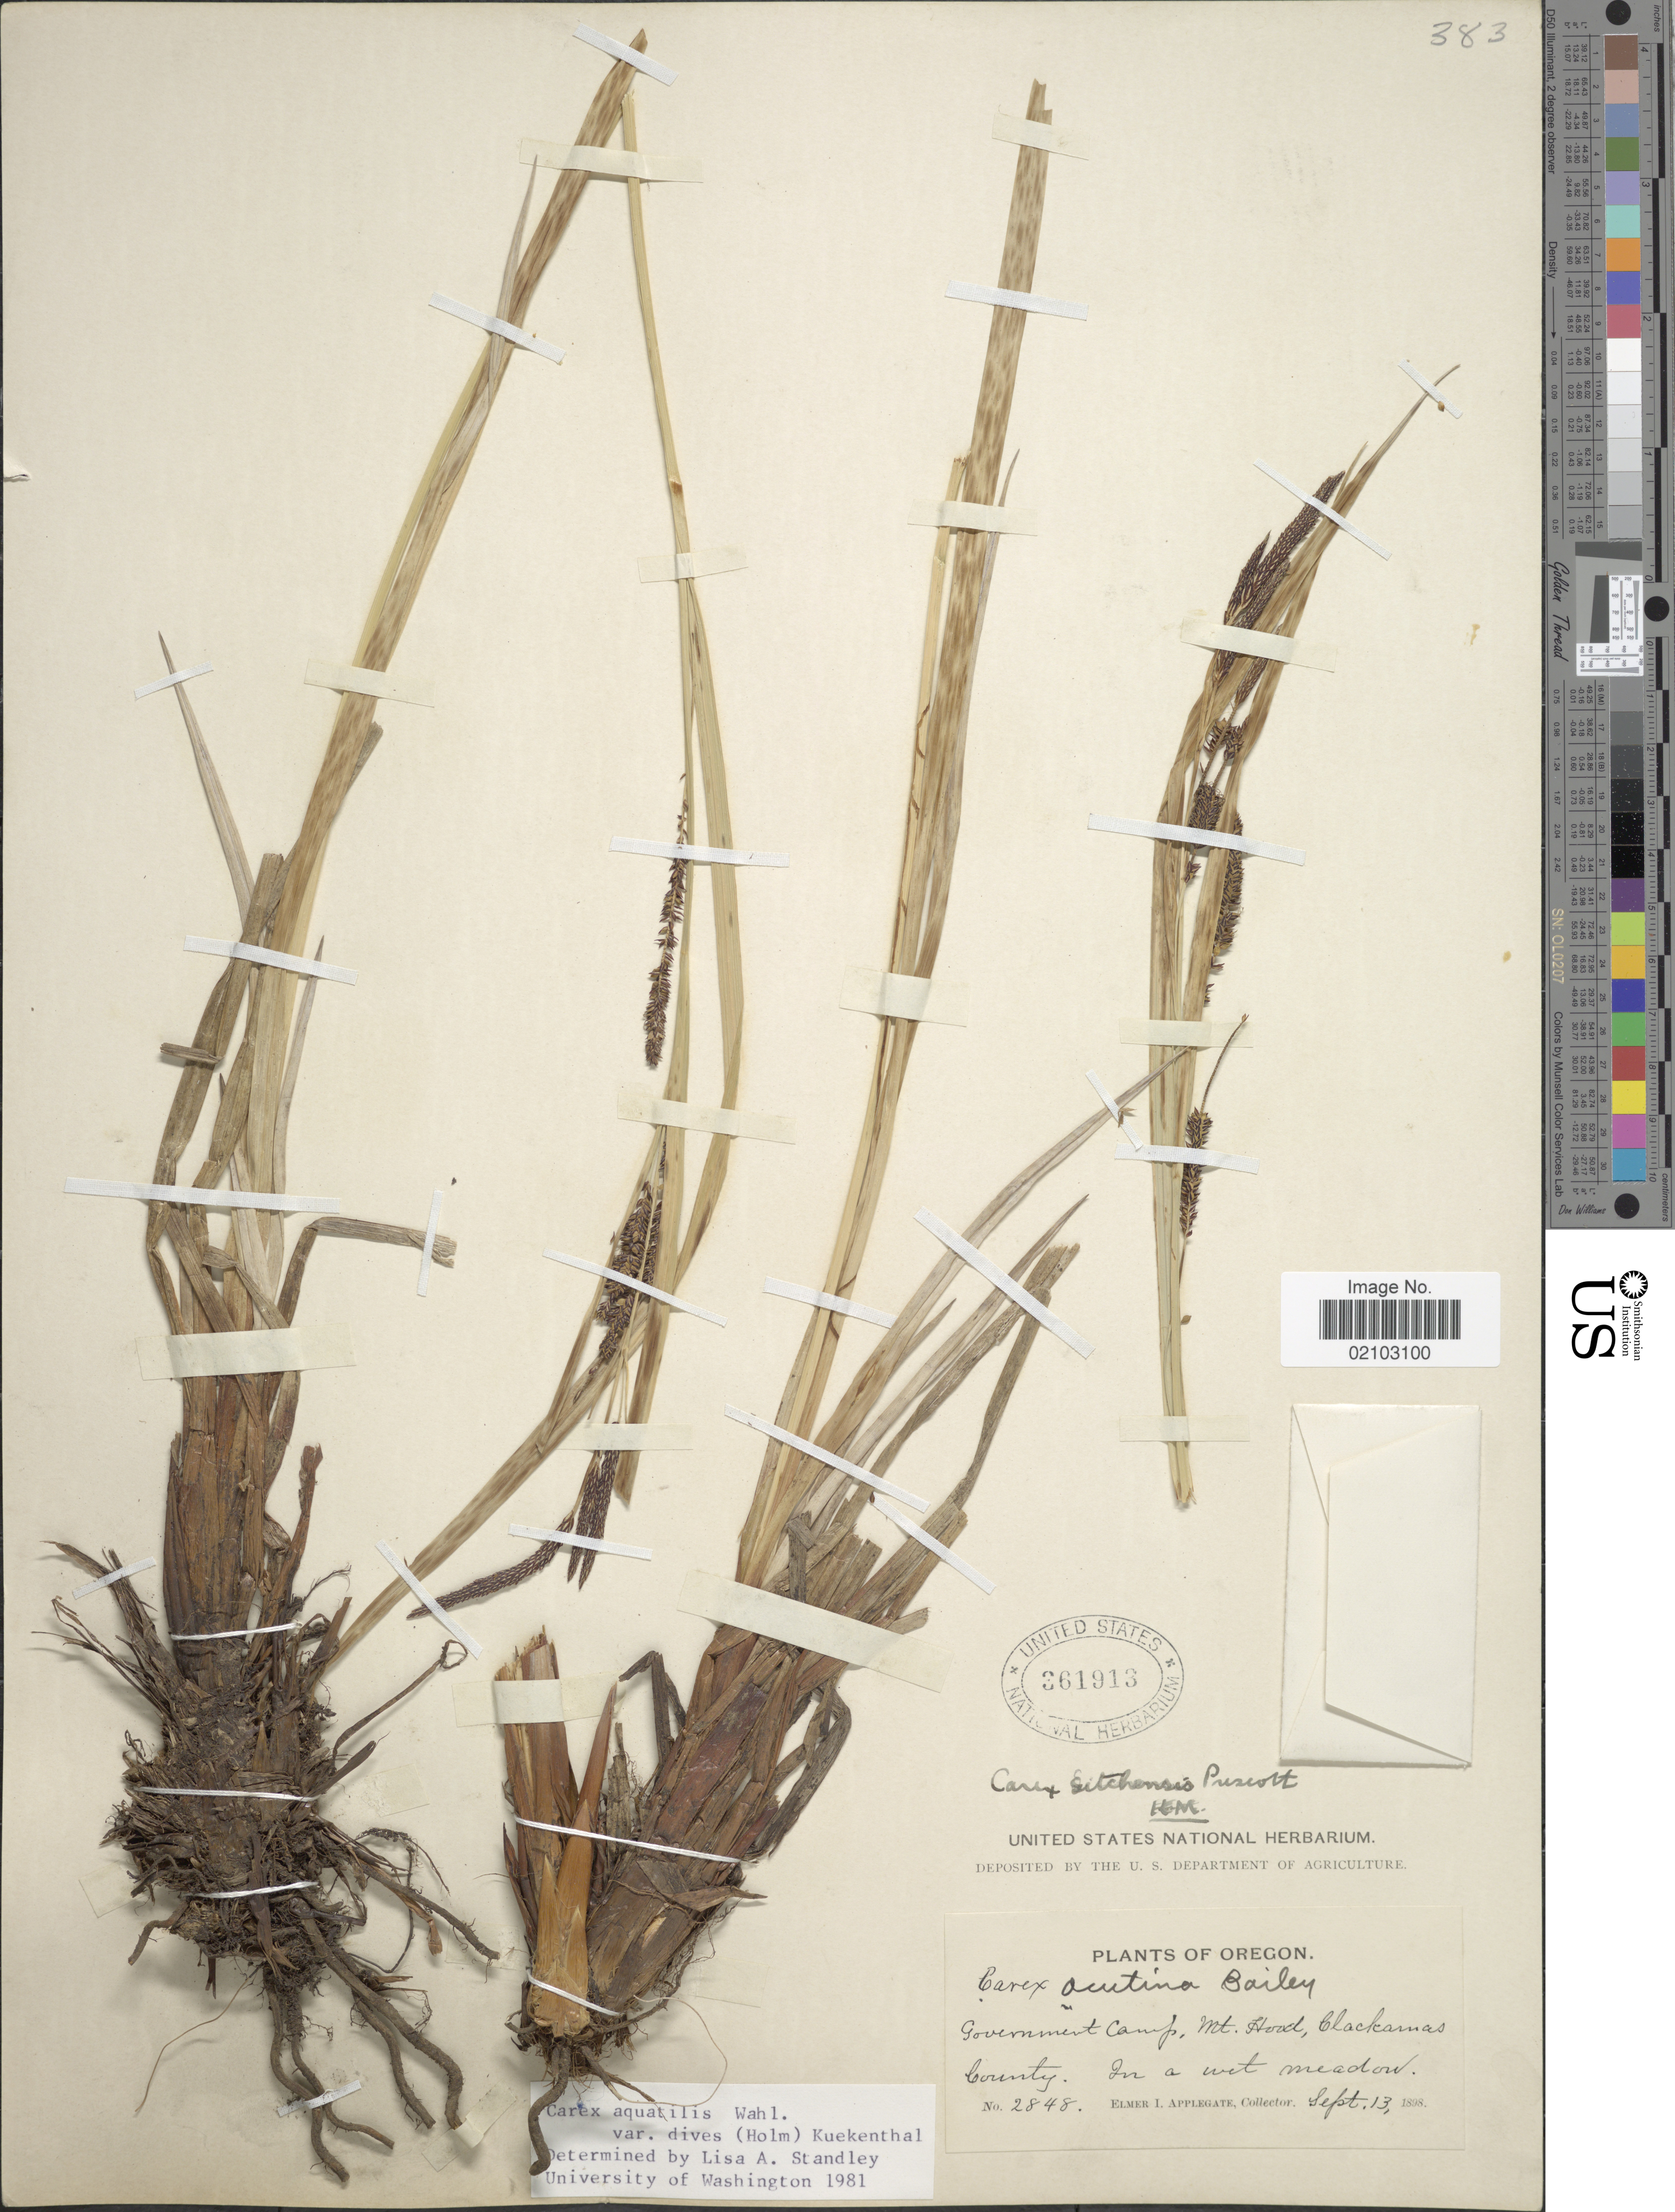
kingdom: Plantae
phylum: Tracheophyta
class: Liliopsida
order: Poales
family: Cyperaceae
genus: Carex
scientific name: Carex aquatilis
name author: Wahlenb.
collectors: E. I. Applegate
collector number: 2848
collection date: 1898-09-13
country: United States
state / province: Oregon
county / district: Clackamas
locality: Government Camp, Mt. Hood, Clackamas County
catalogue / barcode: US 361913